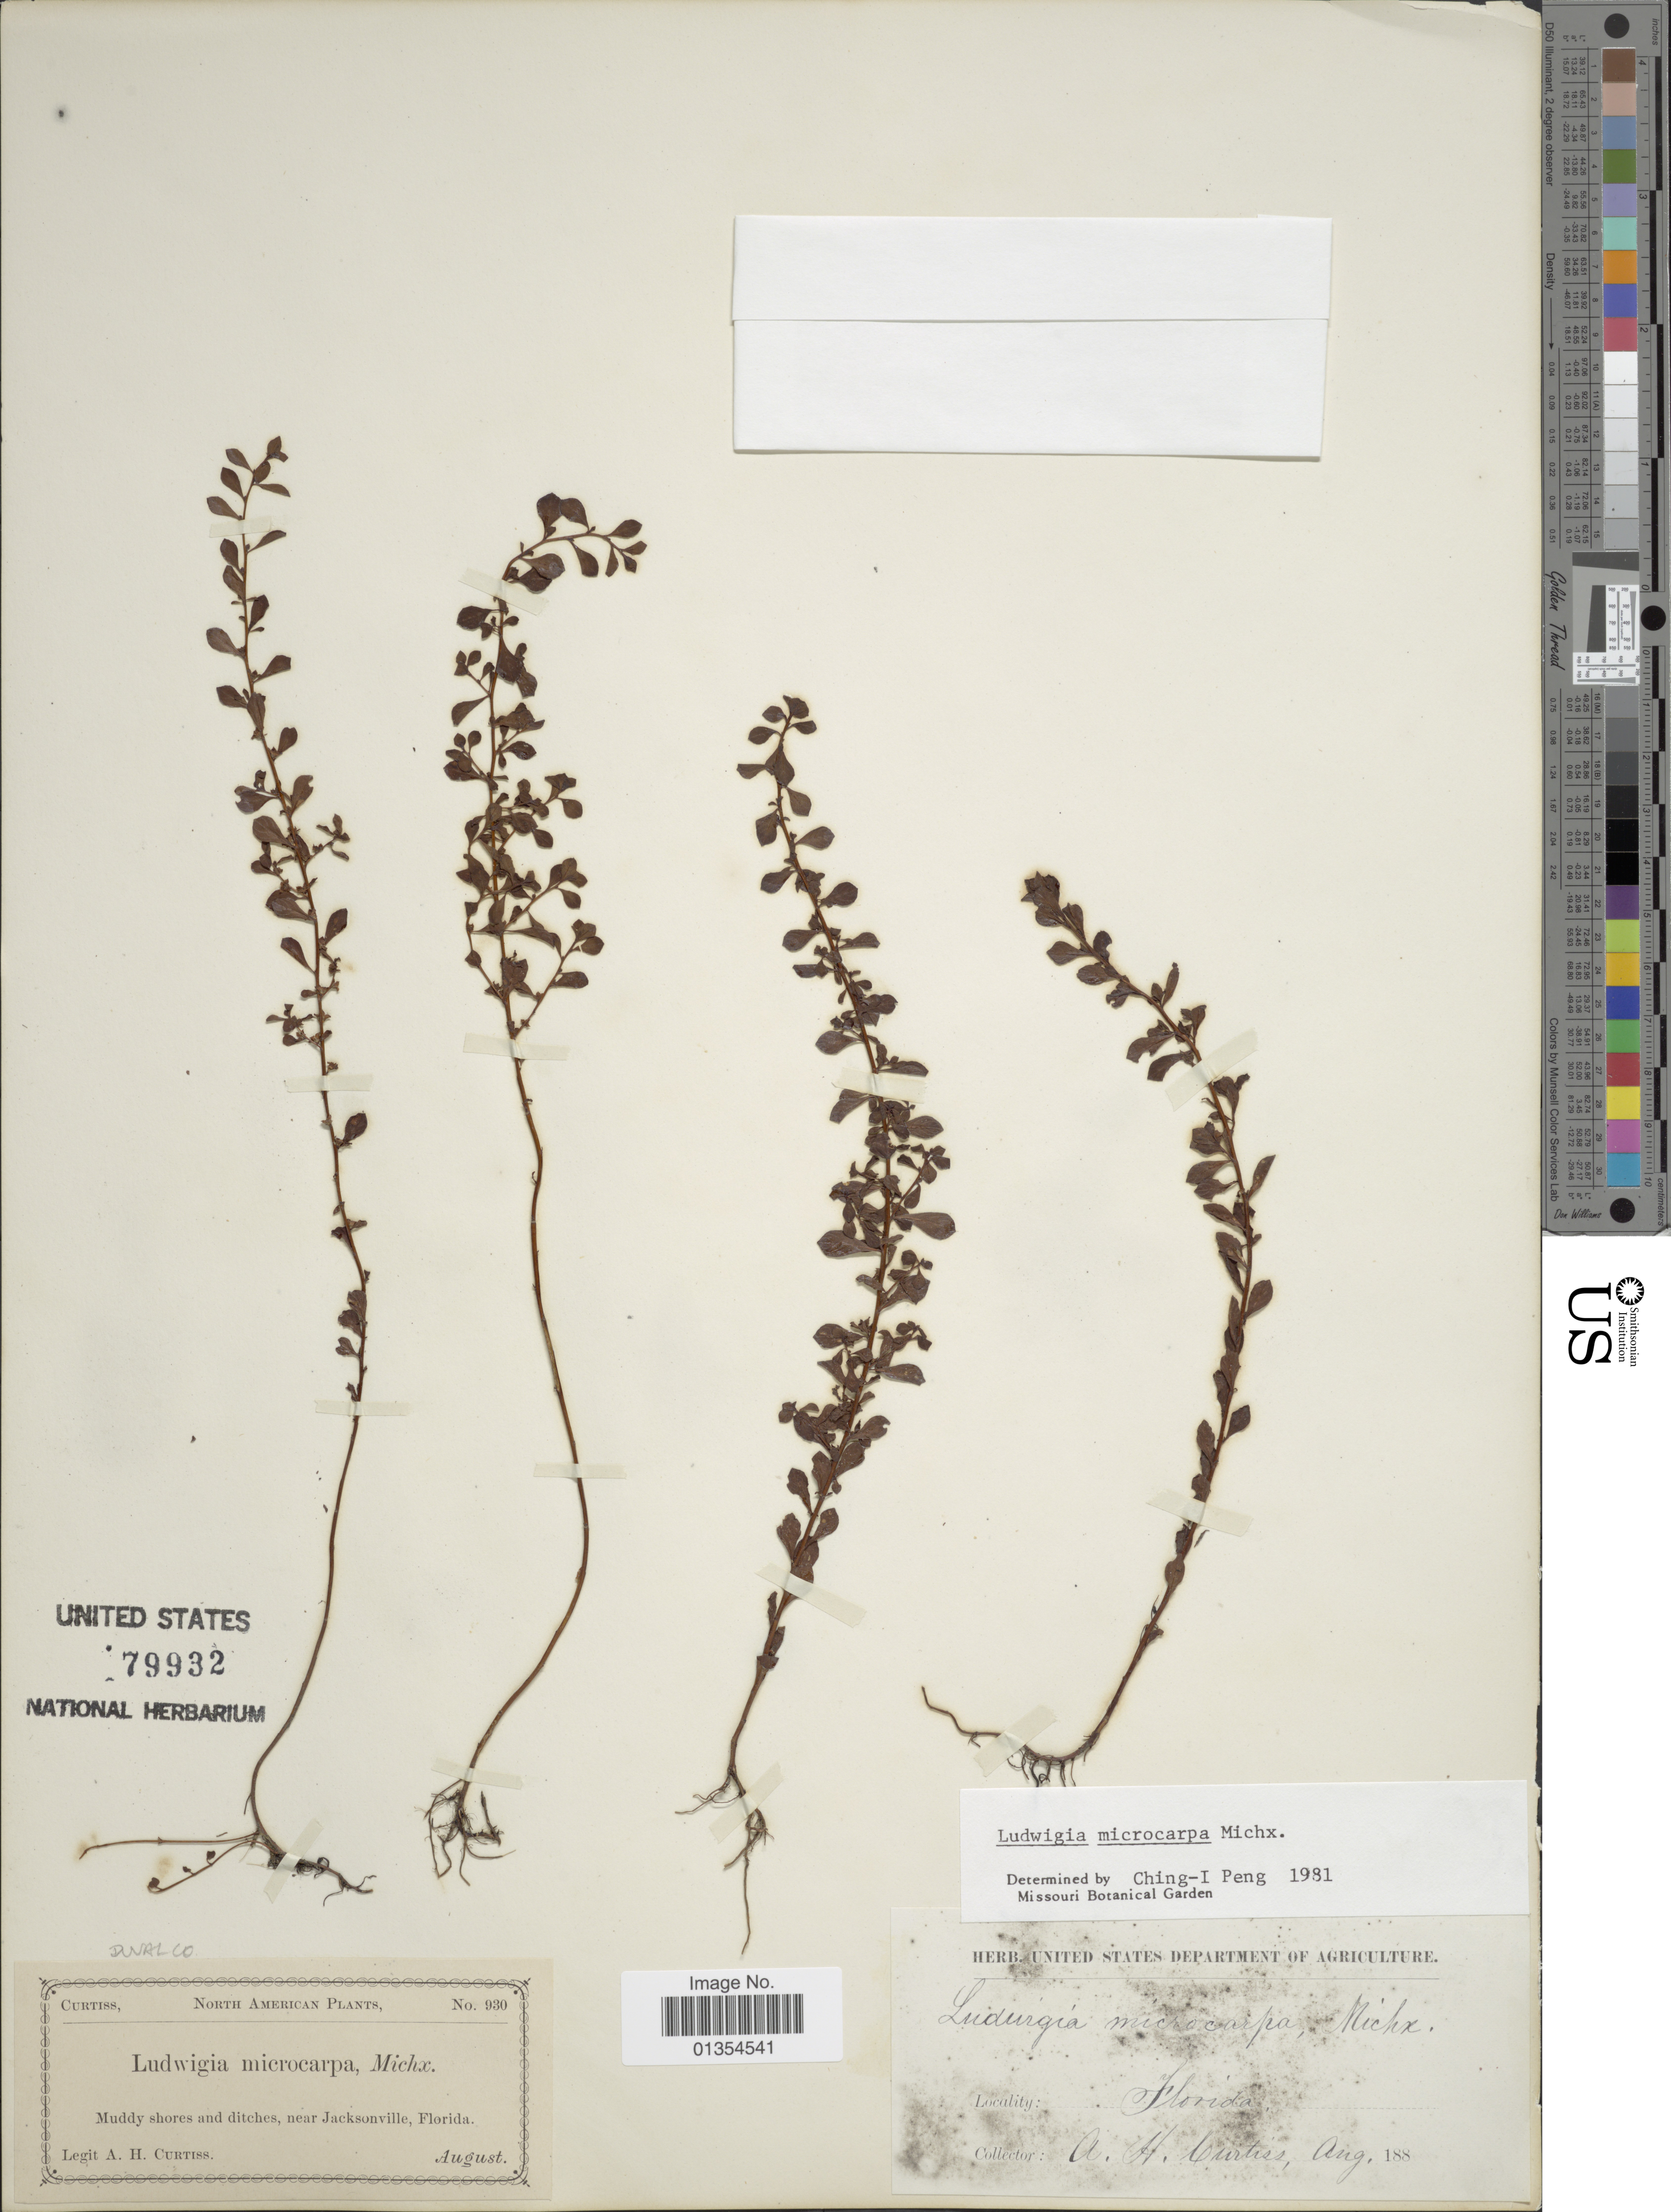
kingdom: Plantae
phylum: Tracheophyta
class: Magnoliopsida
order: Myrtales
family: Onagraceae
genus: Ludwigia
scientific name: Ludwigia microcarpa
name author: Michx.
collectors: A. H. Curtiss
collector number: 930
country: United States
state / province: Florida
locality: near Jacksonville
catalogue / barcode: US 79932